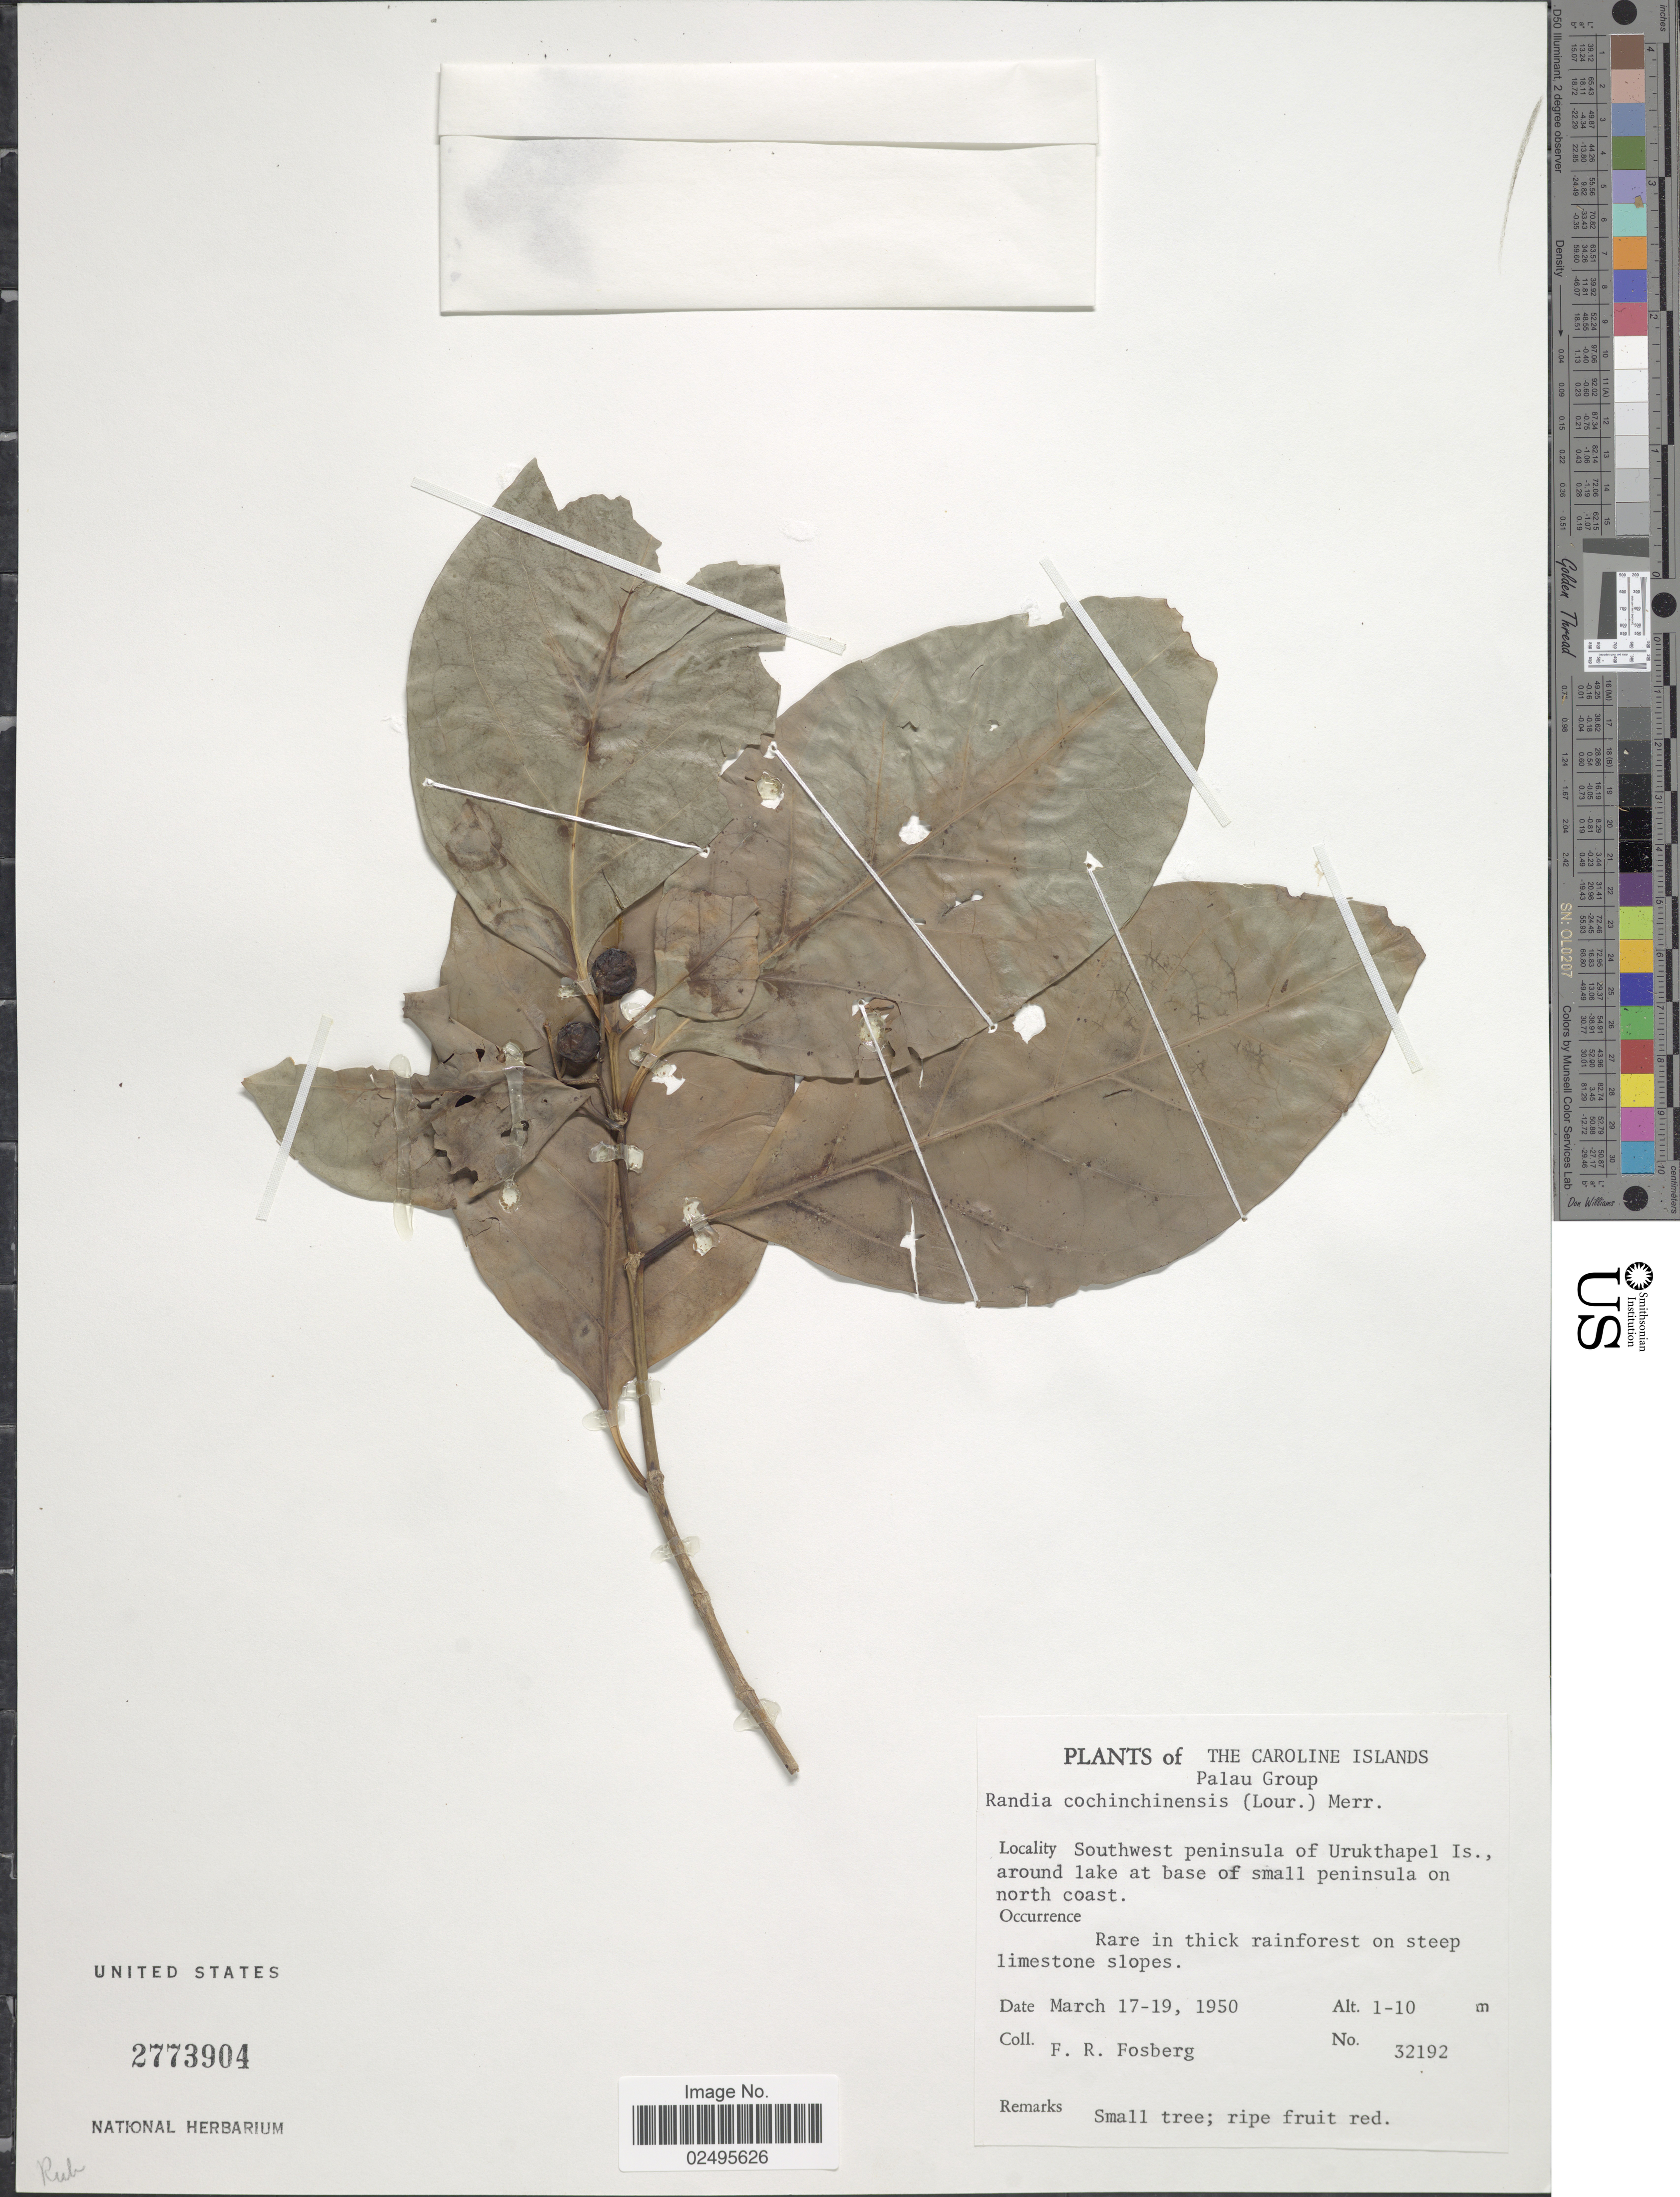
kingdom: Plantae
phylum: Tracheophyta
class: Magnoliopsida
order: Gentianales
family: Rubiaceae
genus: Aidia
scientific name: Aidia graeffei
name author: (Reinecke) Tirveng.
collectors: F. R. Fosberg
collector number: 32192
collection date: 1950-03-17/1950-03-19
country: Palau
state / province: Koror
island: Ngeruktabel [Urukthapel]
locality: The Caroline Islands. Palau Group. Southwest peninsula of Urukthapel Is., around lake at base of small peninsula on north coast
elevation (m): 1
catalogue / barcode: US 2773904